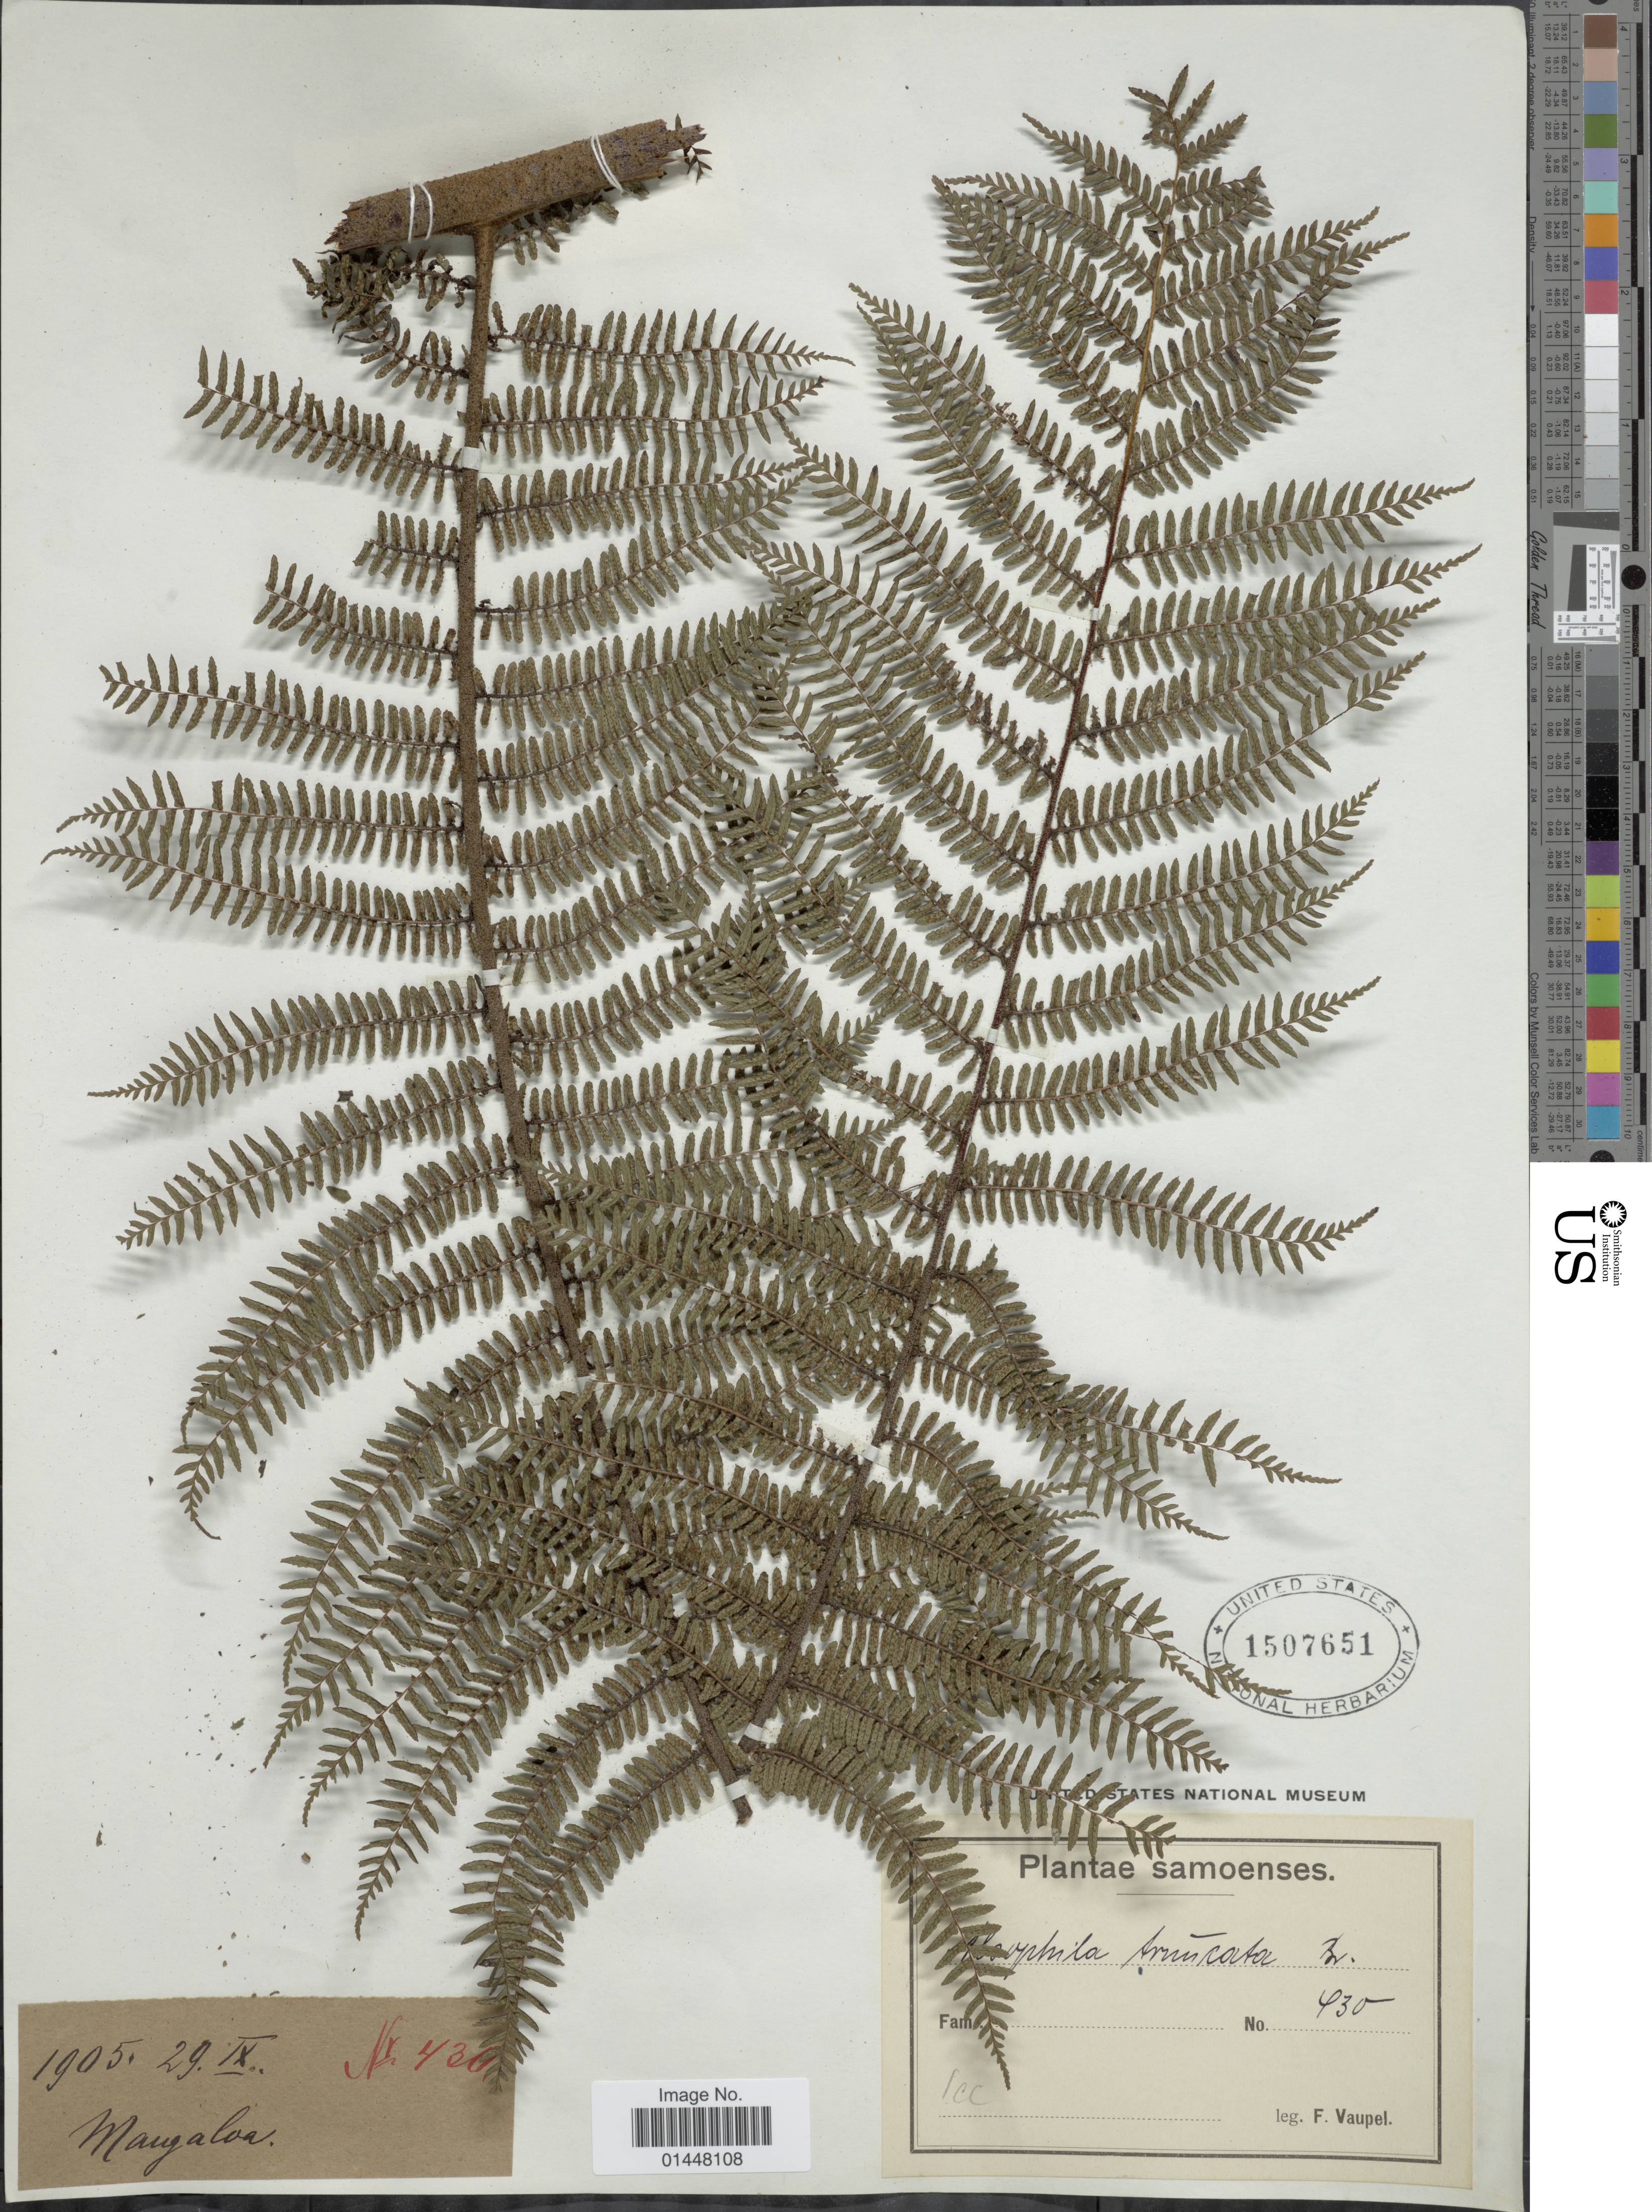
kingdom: Plantae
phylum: Tracheophyta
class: Polypodiopsida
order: Cyatheales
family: Cyatheaceae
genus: Sphaeropteris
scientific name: Sphaeropteris truncata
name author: (Brack.) R.M. Tryon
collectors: F. Vaupel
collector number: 430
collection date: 1905-09-29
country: Samoa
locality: Samoenses. Maugaloa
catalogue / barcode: US 1507651